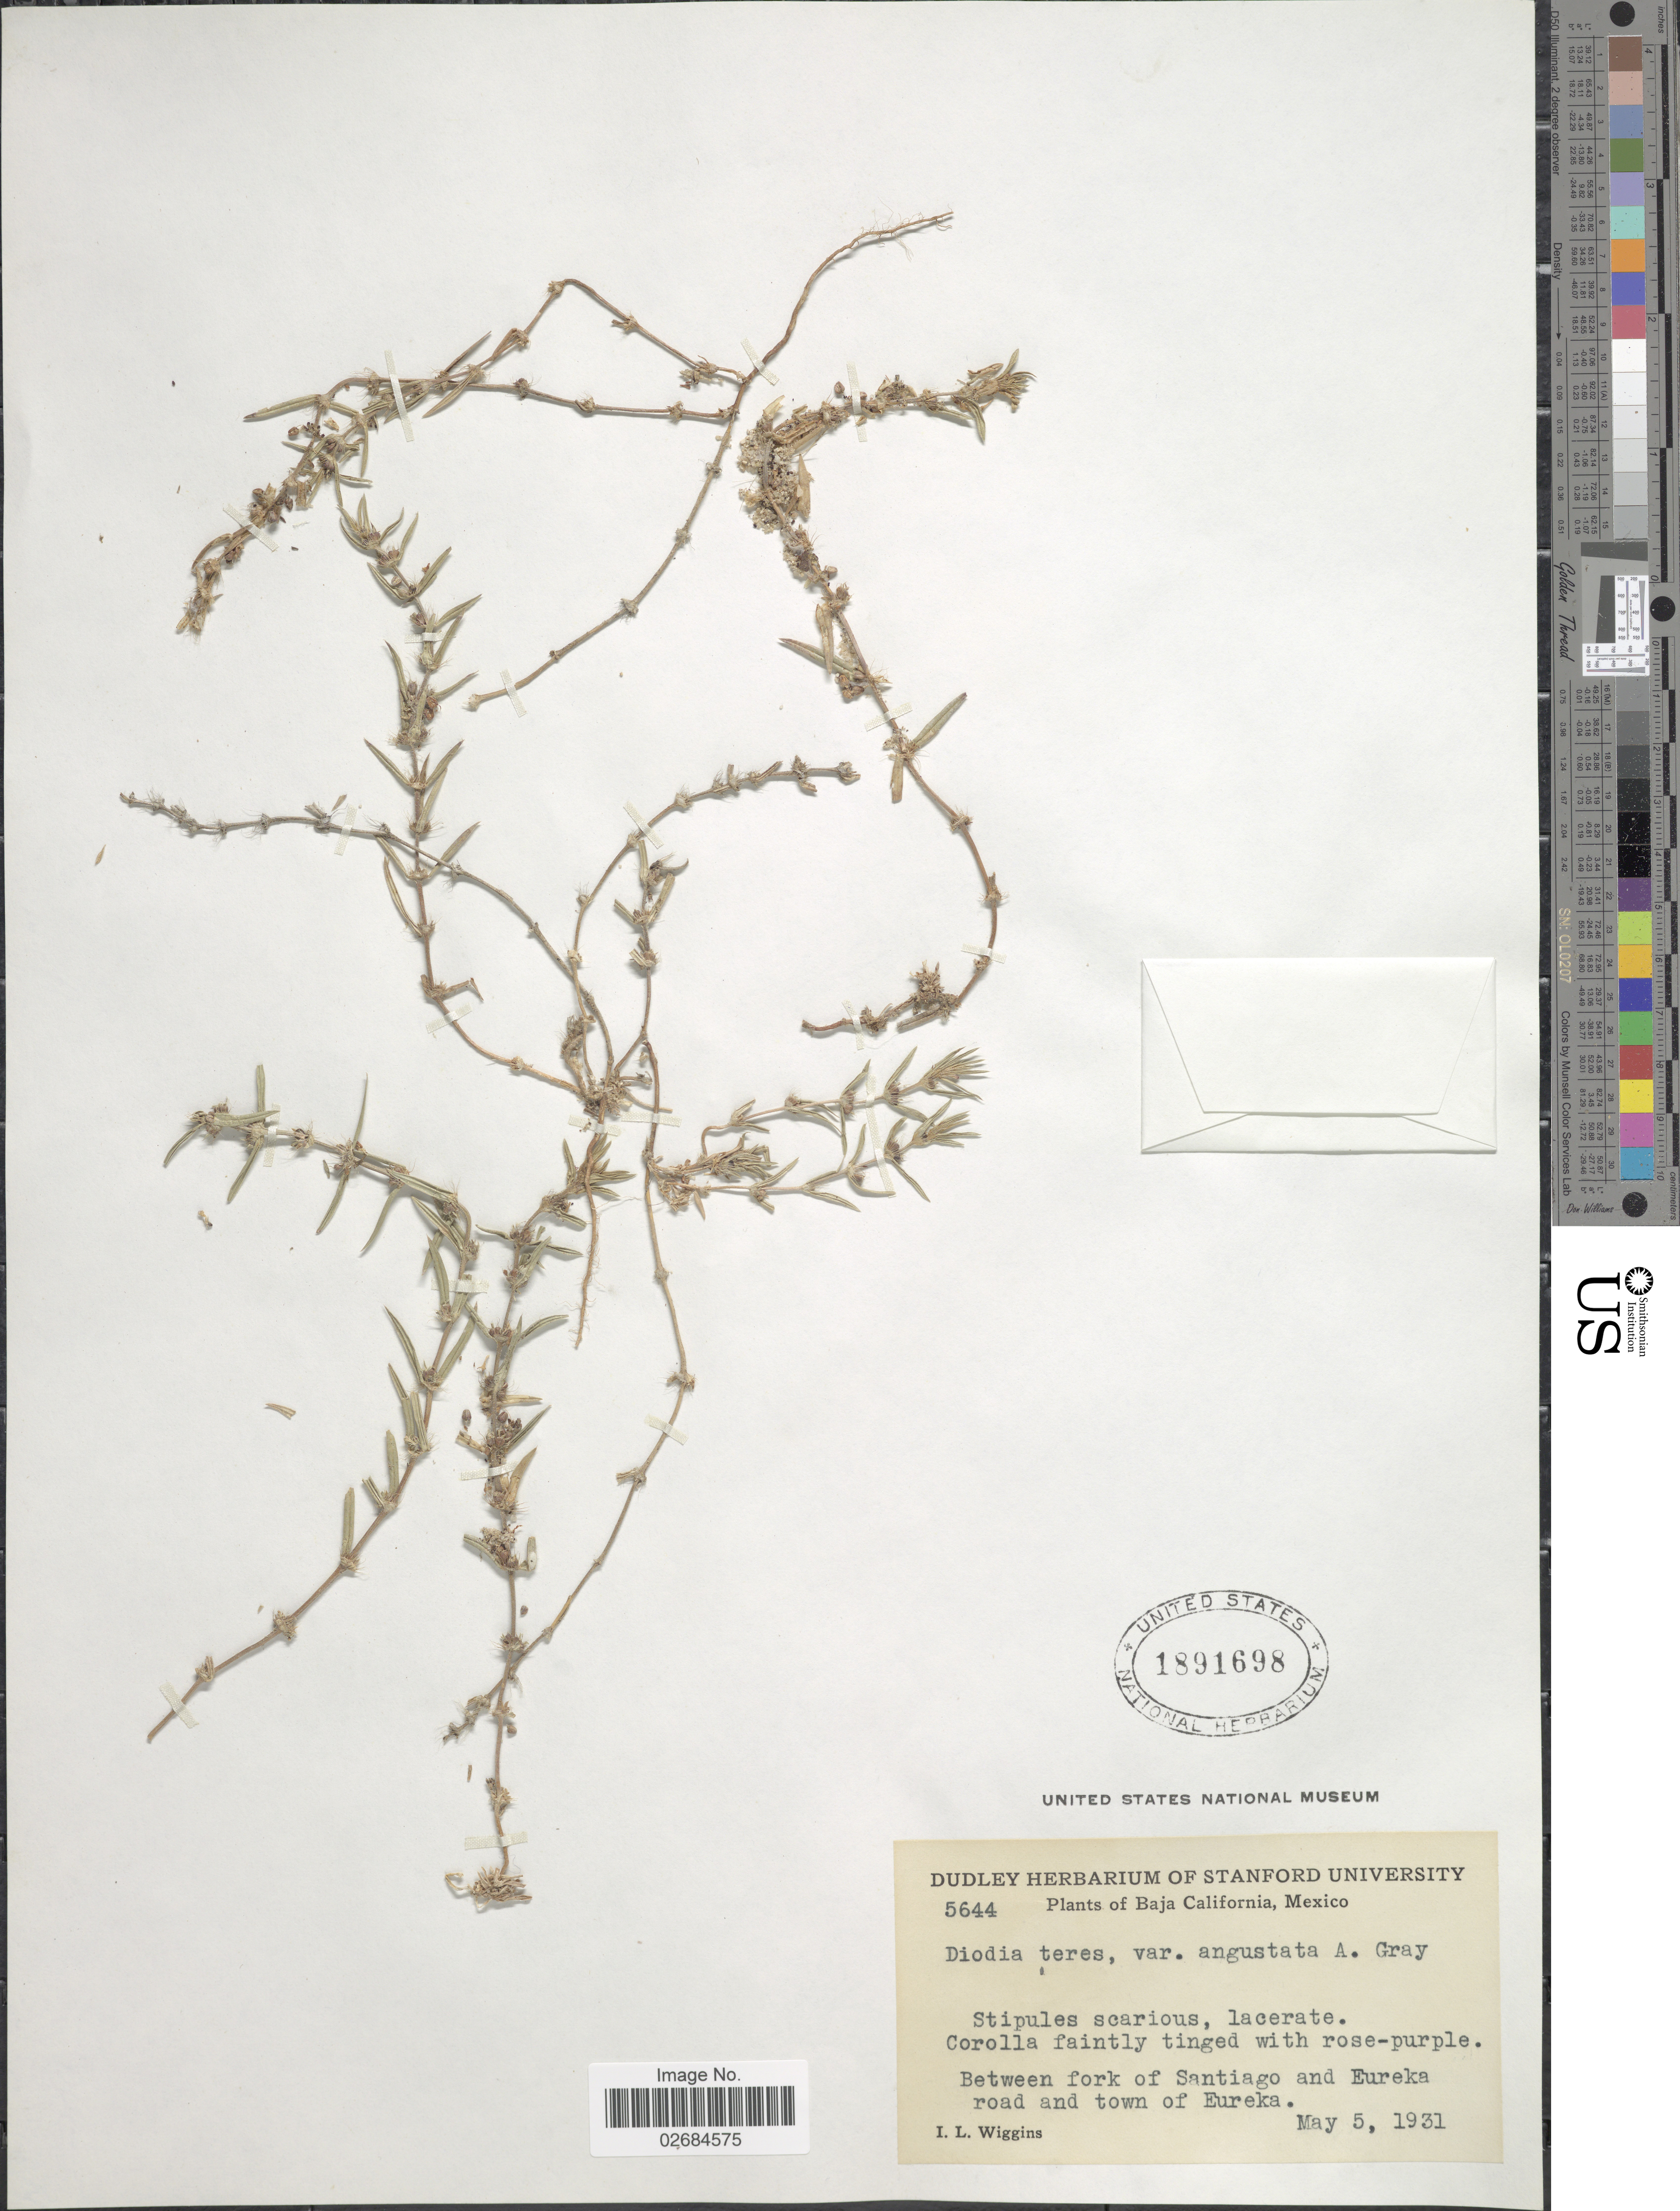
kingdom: Plantae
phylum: Tracheophyta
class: Magnoliopsida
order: Gentianales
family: Rubiaceae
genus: Diodia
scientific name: Diodia teres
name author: Walter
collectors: I. L. Wiggins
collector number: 5644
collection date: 1934-05-05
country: Mexico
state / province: Baja California Sur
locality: Between fork of Santiago and Eureka road and town of Eureka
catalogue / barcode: US 1891698